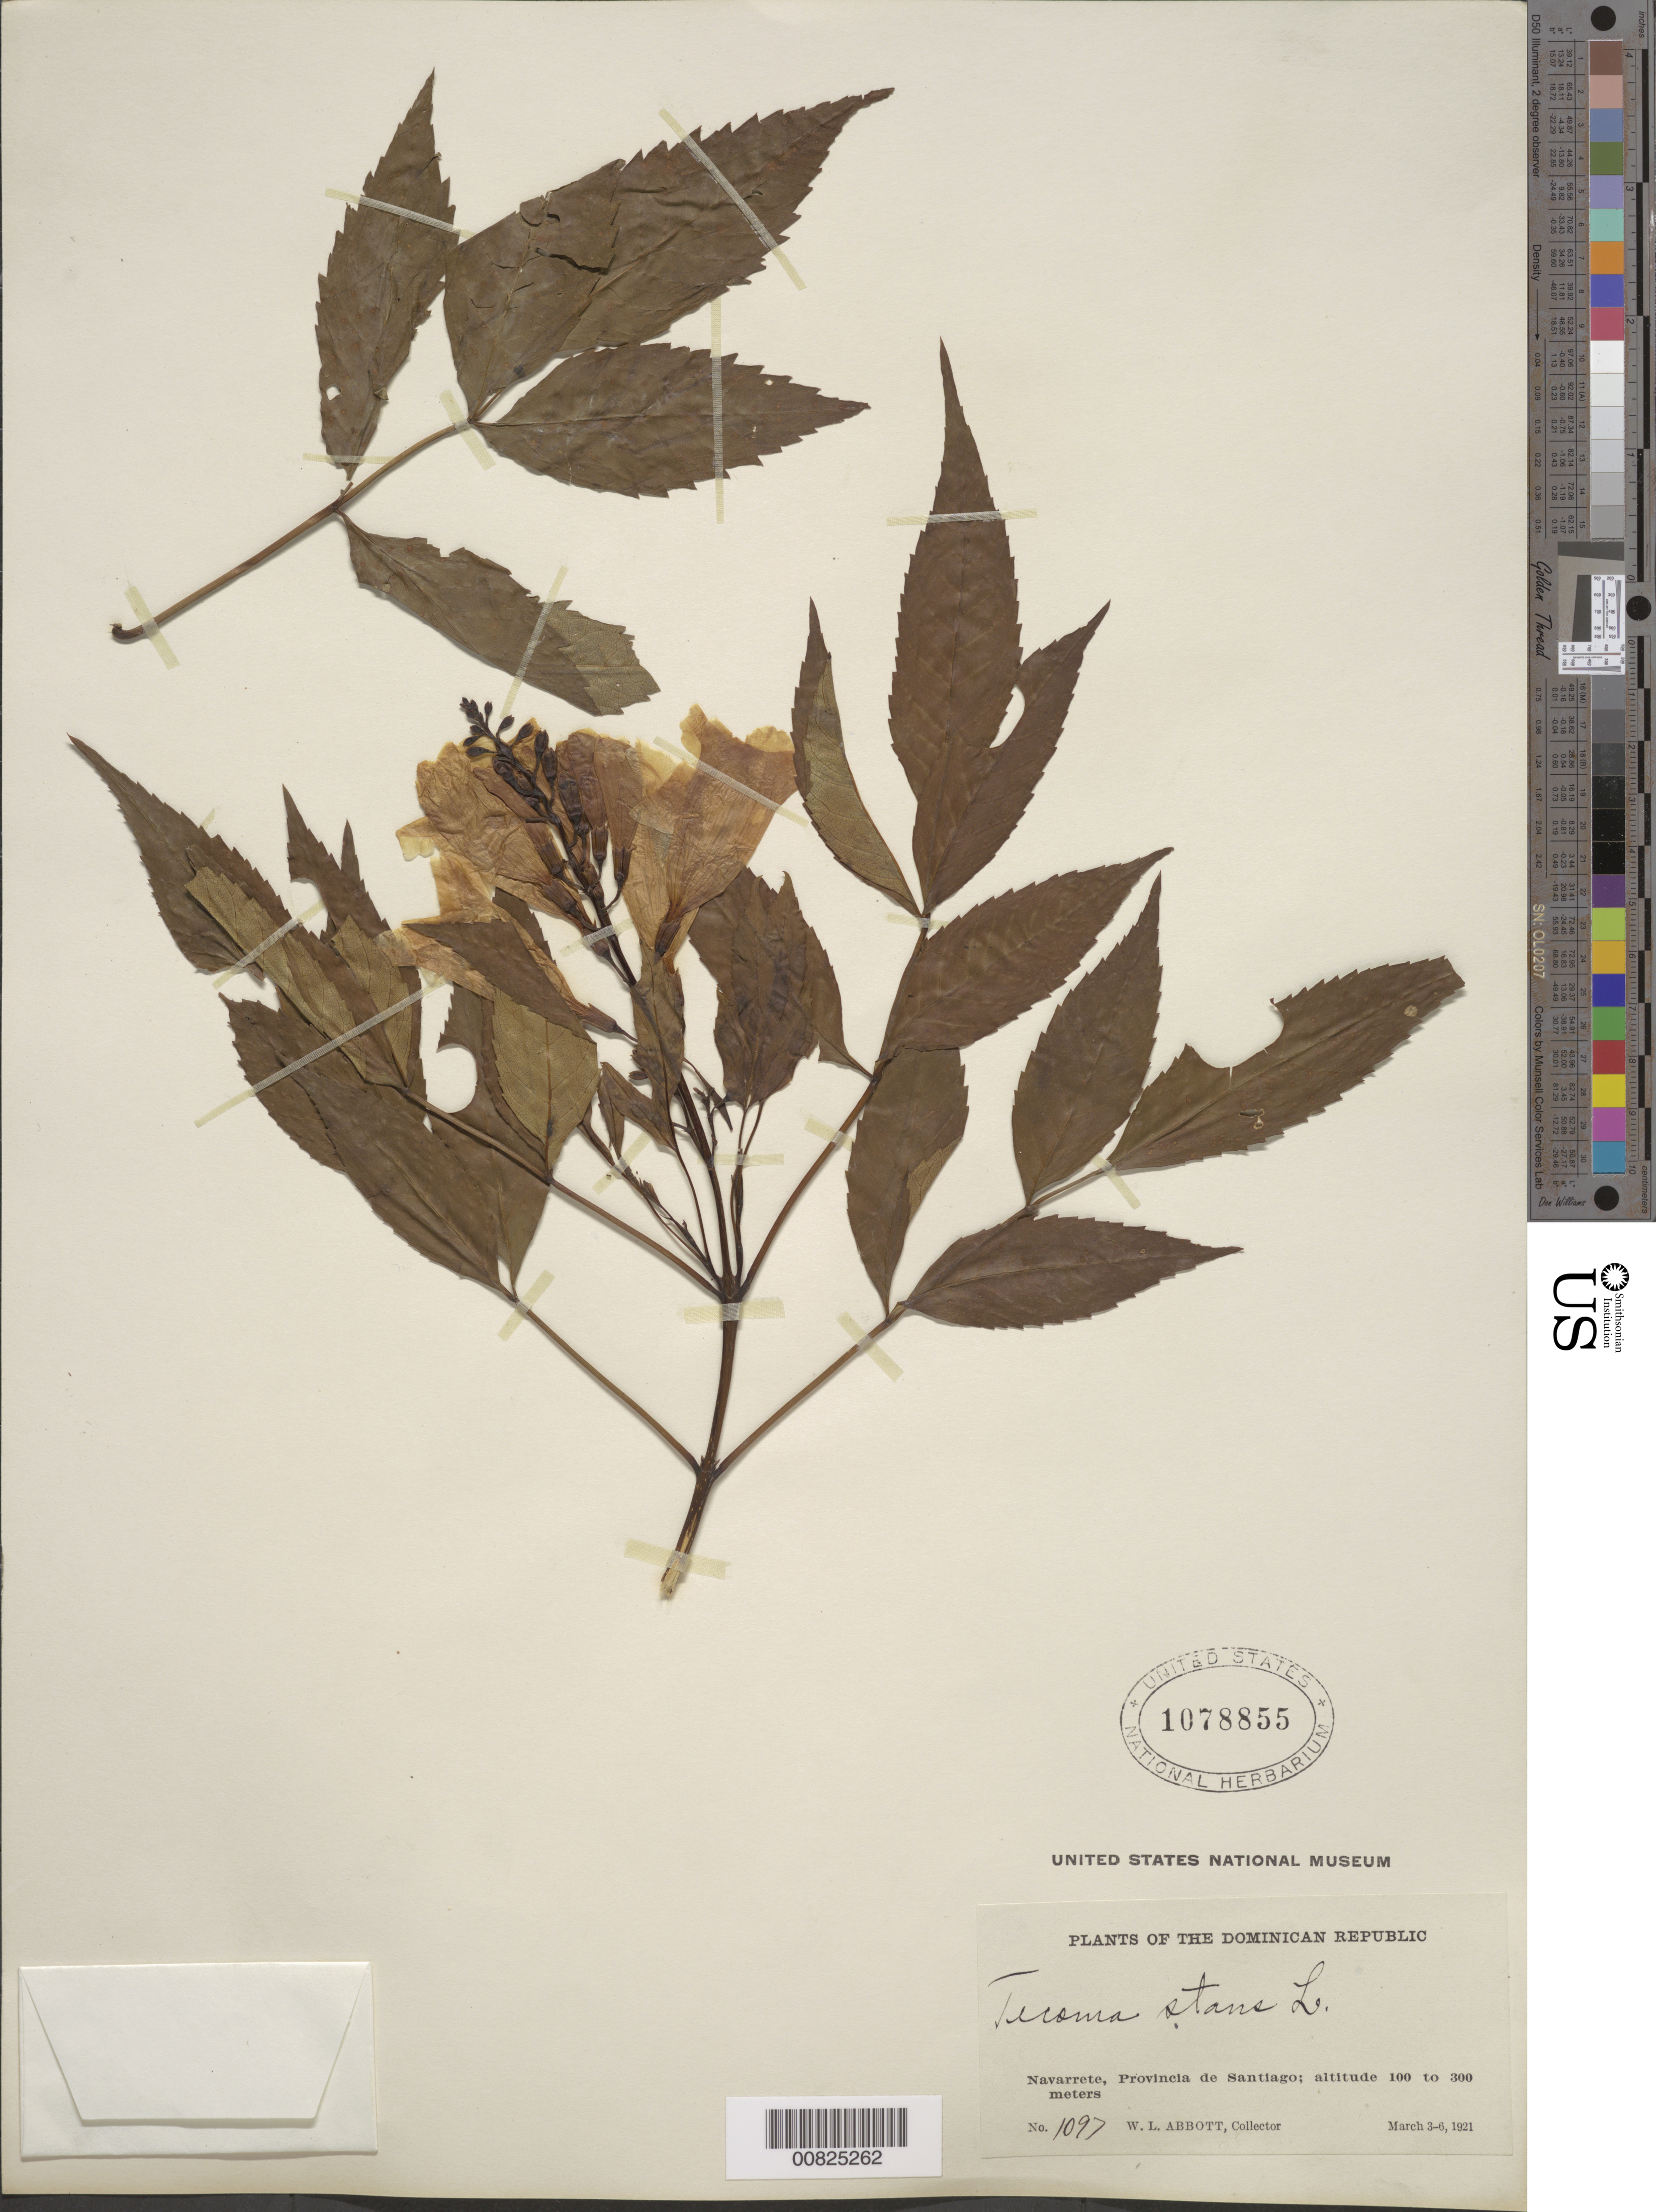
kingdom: Plantae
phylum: Tracheophyta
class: Magnoliopsida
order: Lamiales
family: Bignoniaceae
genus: Tecoma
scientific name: Tecoma stans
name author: (L.) Juss. ex Kunth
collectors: W. L. Abbott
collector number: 1097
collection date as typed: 03 Mar 1921 to 06 Mar 1921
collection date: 1921-03-03/1921-03-06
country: Dominican Republic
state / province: Santiago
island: Hispaniola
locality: Navarrete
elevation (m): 100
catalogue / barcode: US 1078855